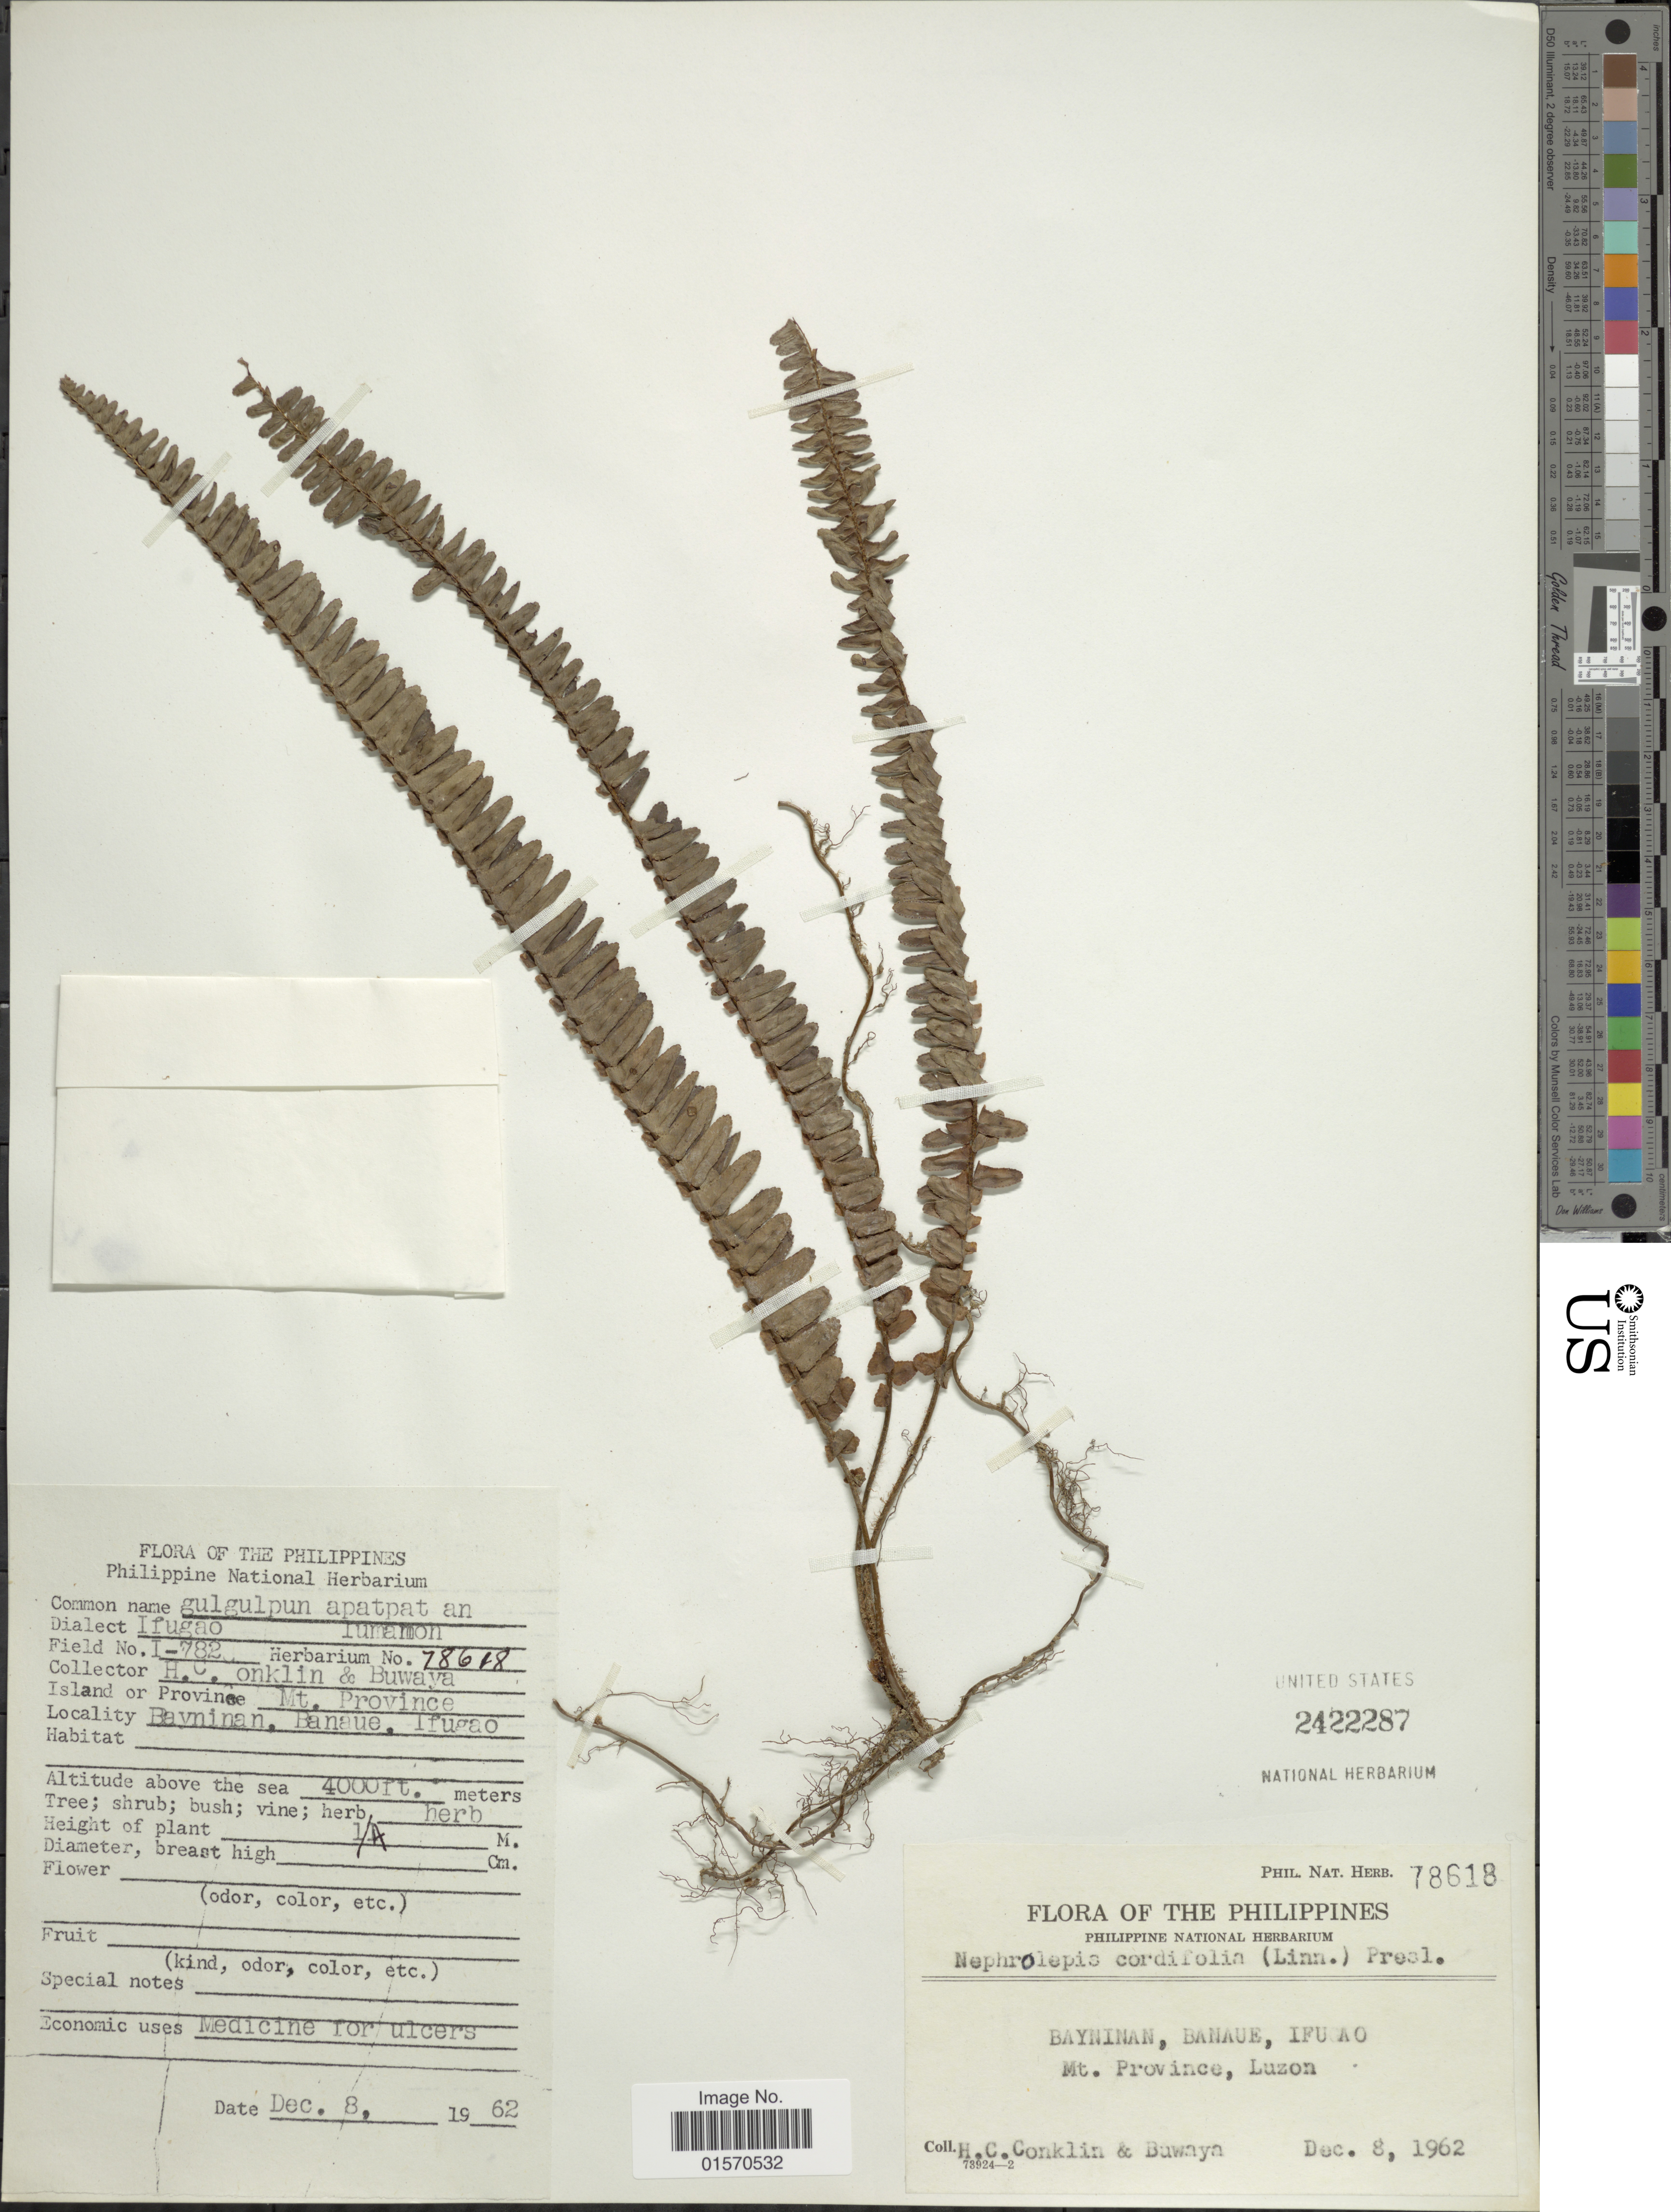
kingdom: Plantae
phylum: Tracheophyta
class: Polypodiopsida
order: Polypodiales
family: Nephrolepidaceae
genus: Nephrolepis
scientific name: Nephrolepis cordifolia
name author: (L.) C. Presl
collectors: H. Conklin & -. Buwaya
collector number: I-782/Phil. Nat. Herb. 78618*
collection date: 1962-12-08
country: Philippines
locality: Bayninan, Banaue, Ifugao. Mt. Province, Luzon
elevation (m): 1219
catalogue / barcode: US 2422287